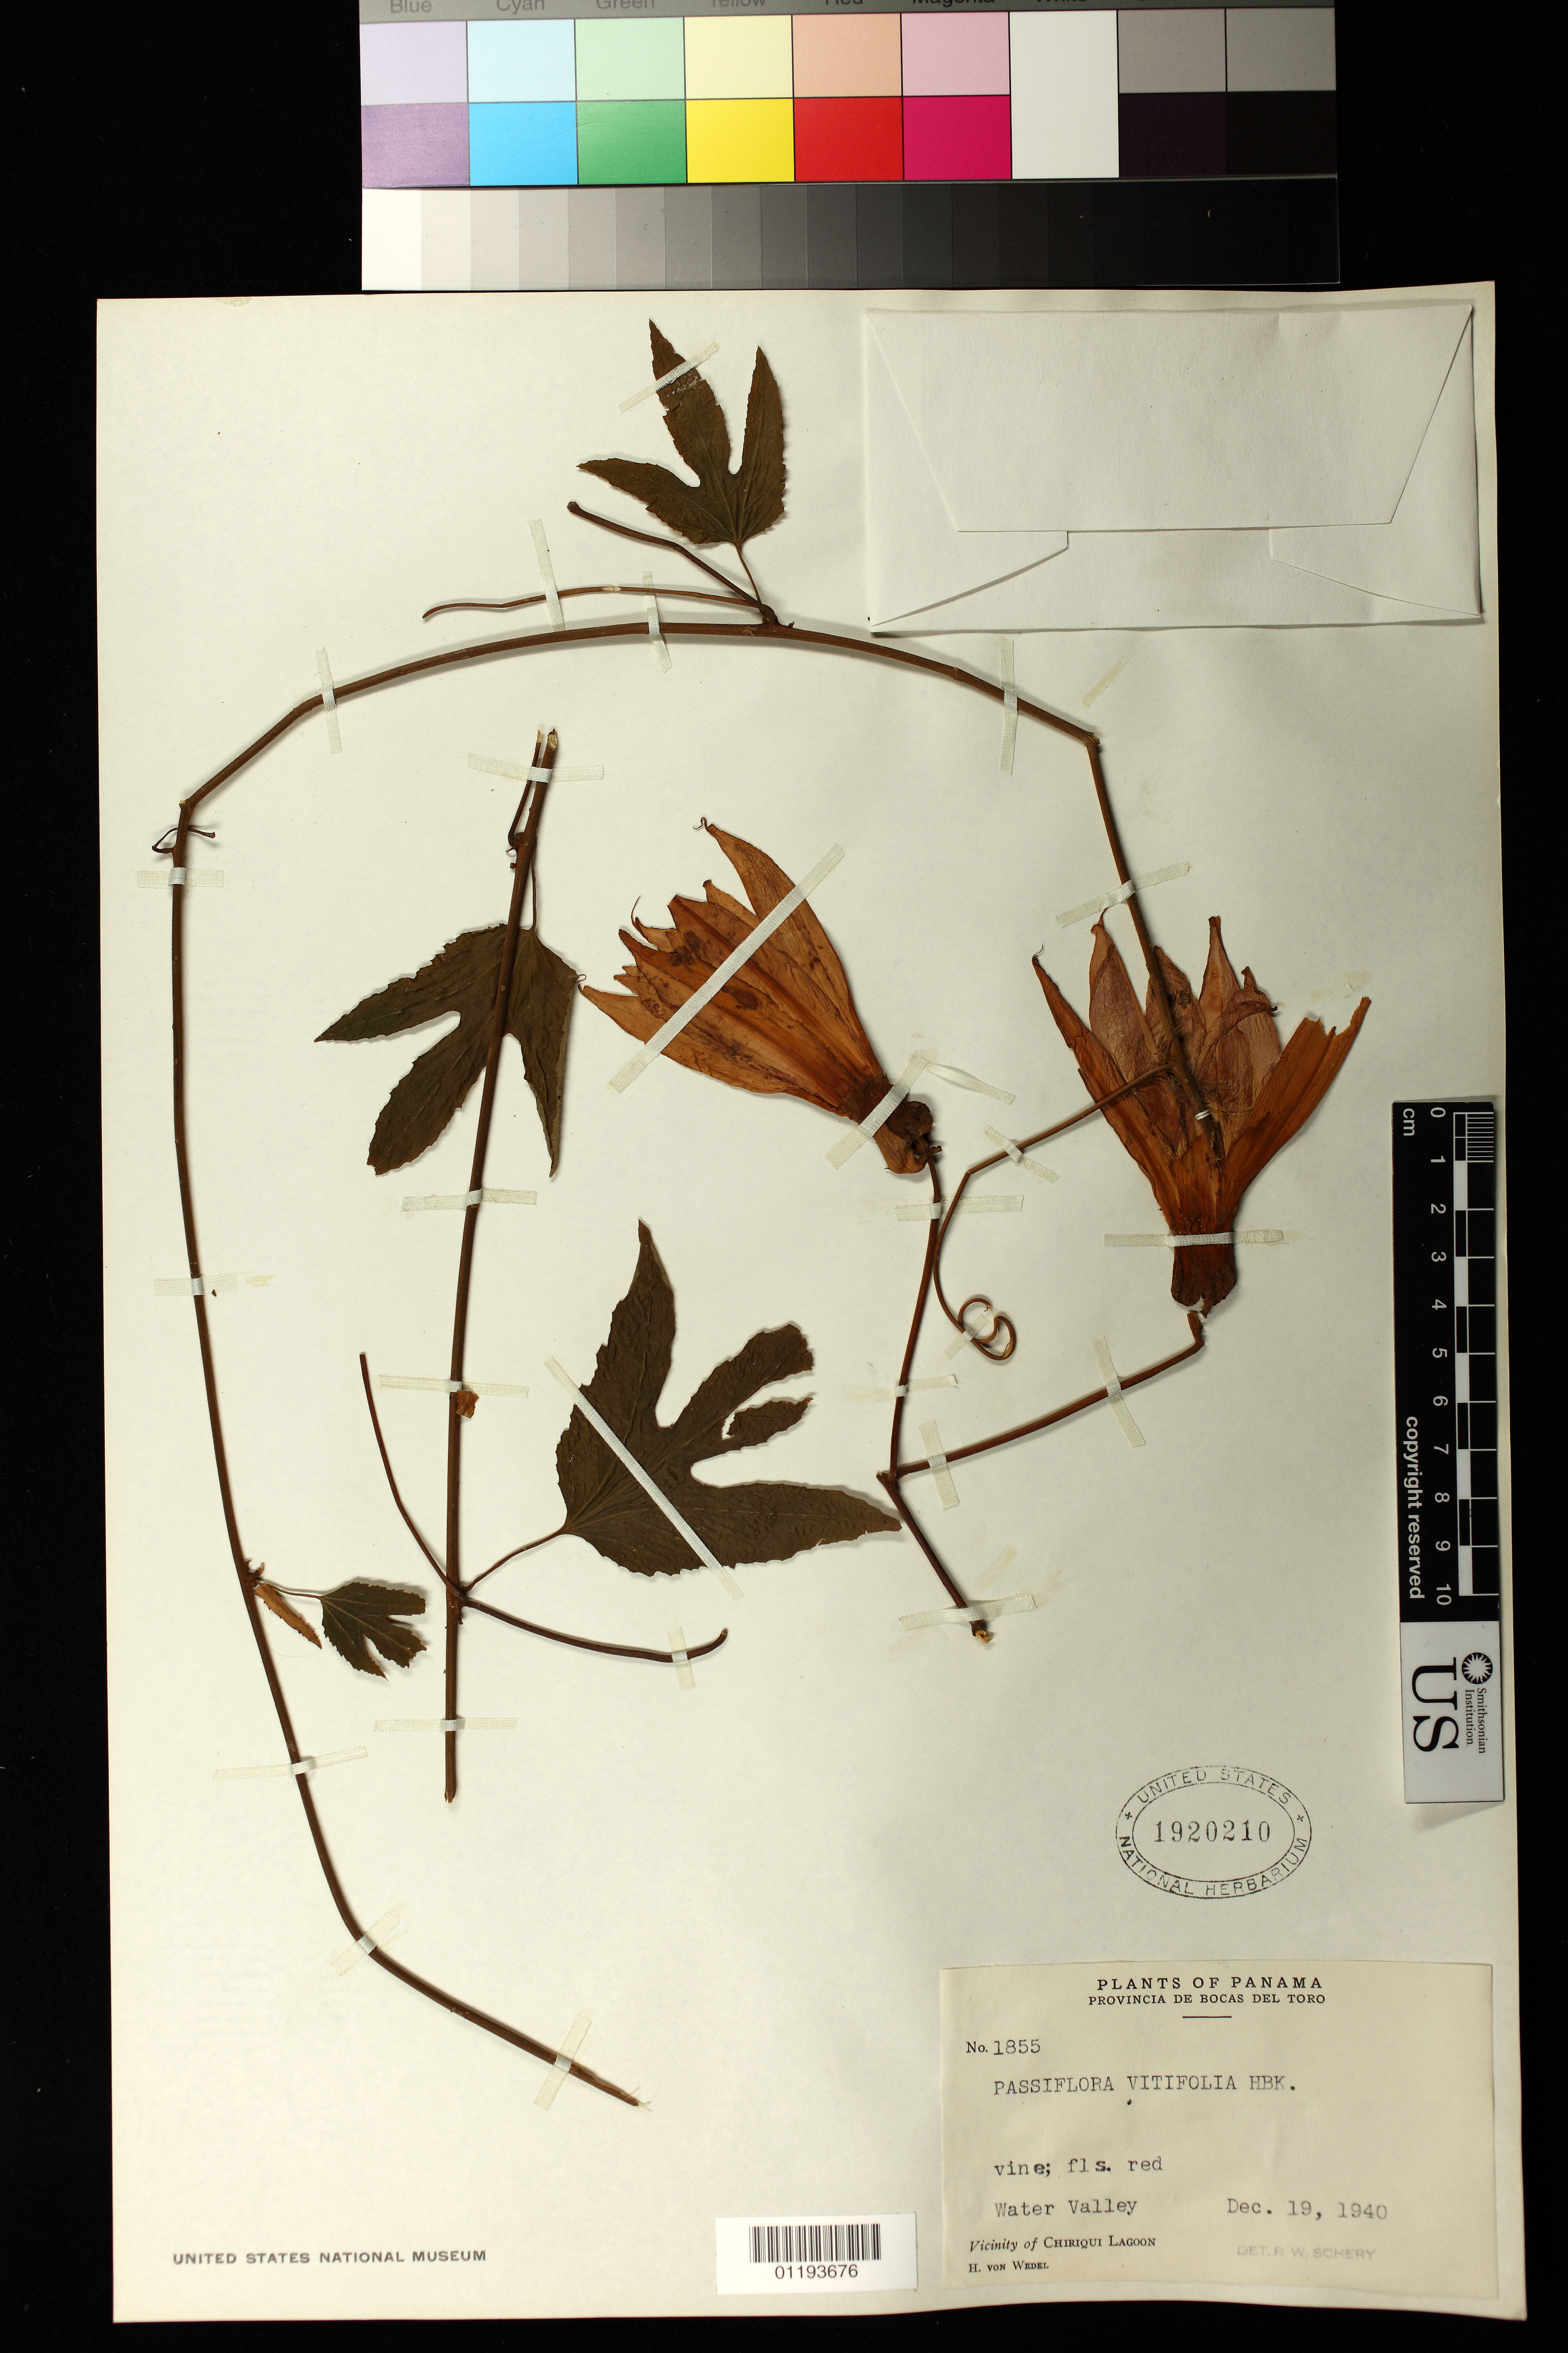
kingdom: Plantae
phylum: Tracheophyta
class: Magnoliopsida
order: Malpighiales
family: Passifloraceae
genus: Passiflora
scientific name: Passiflora vitifolia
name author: Kunth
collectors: H. von Wedel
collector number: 1855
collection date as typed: Dec 19 1940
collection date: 1940-12-19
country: Panama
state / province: Bocas del Toro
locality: Provincia de Bocas Del Toro Water Valley, Vicinity of Chiriqui Lagoon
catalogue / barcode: US 1920210